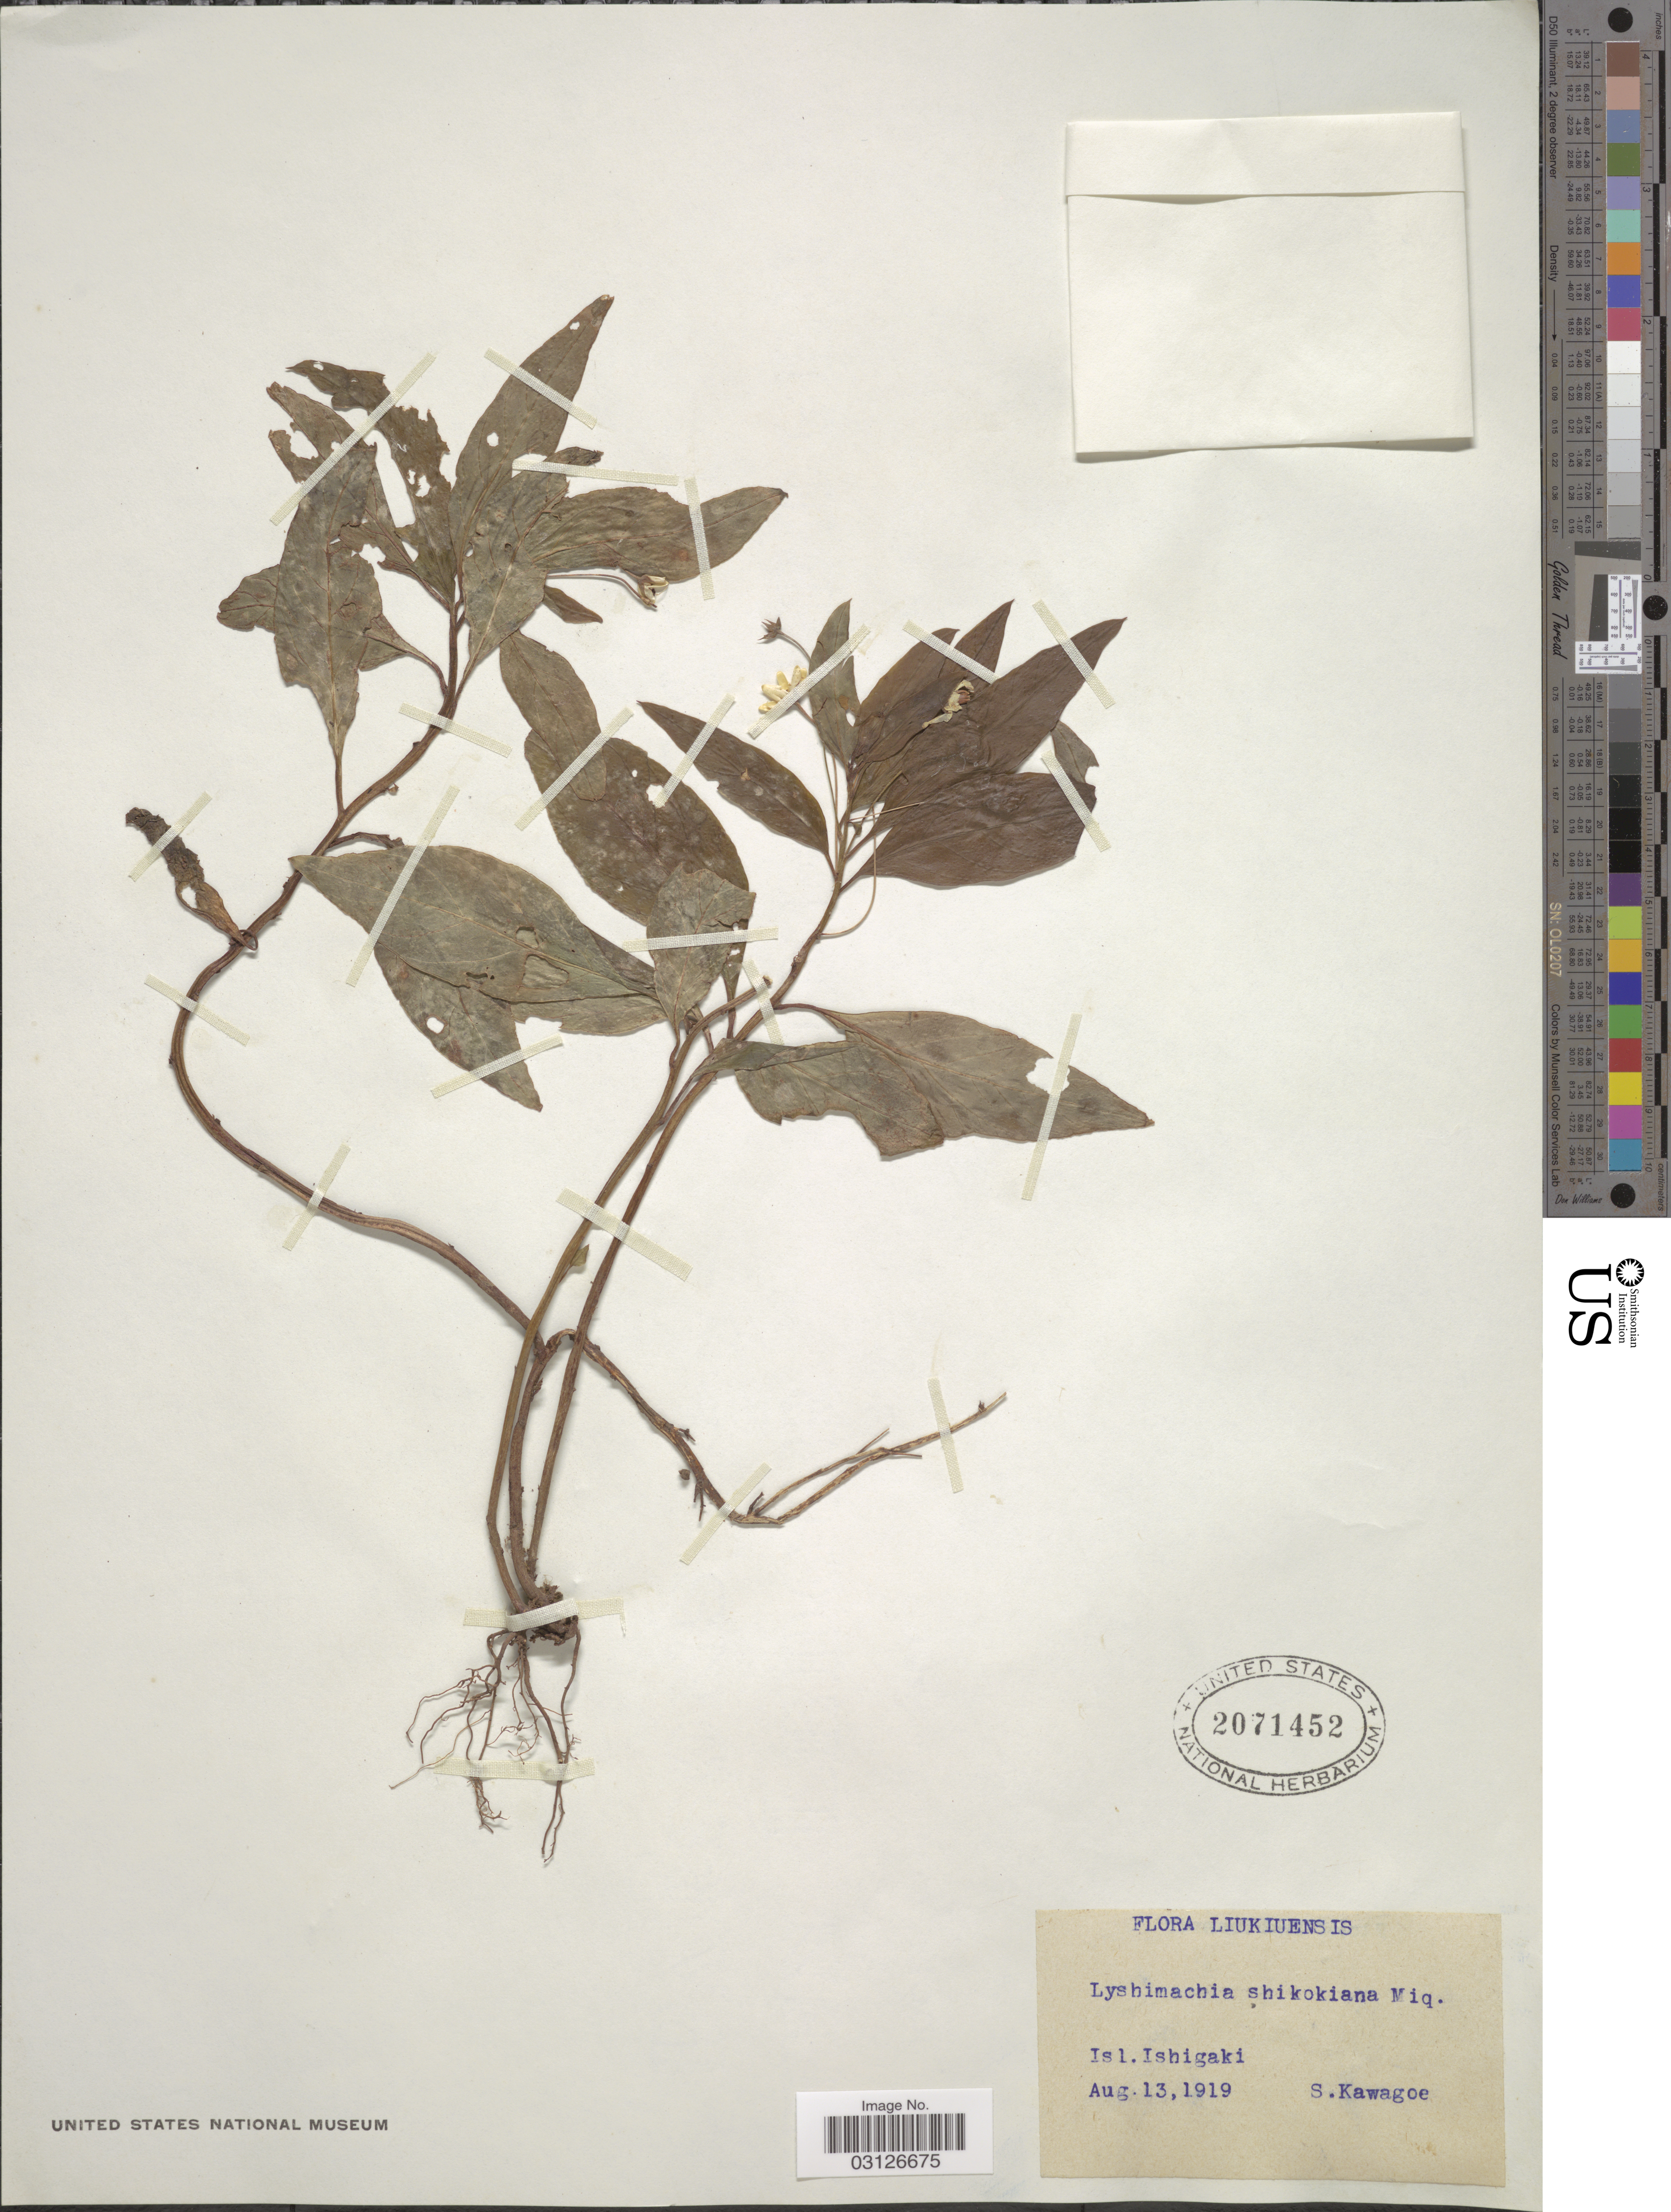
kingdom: Plantae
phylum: Tracheophyta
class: Magnoliopsida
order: Ericales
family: Primulaceae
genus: Lysimachia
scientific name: Lysimachia sikokiana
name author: Miq.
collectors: S. Kawagoe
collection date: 1919-08-13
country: Japan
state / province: Okinawa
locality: Liukiuensis. Isl. Ishigaki.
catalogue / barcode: US 2071452